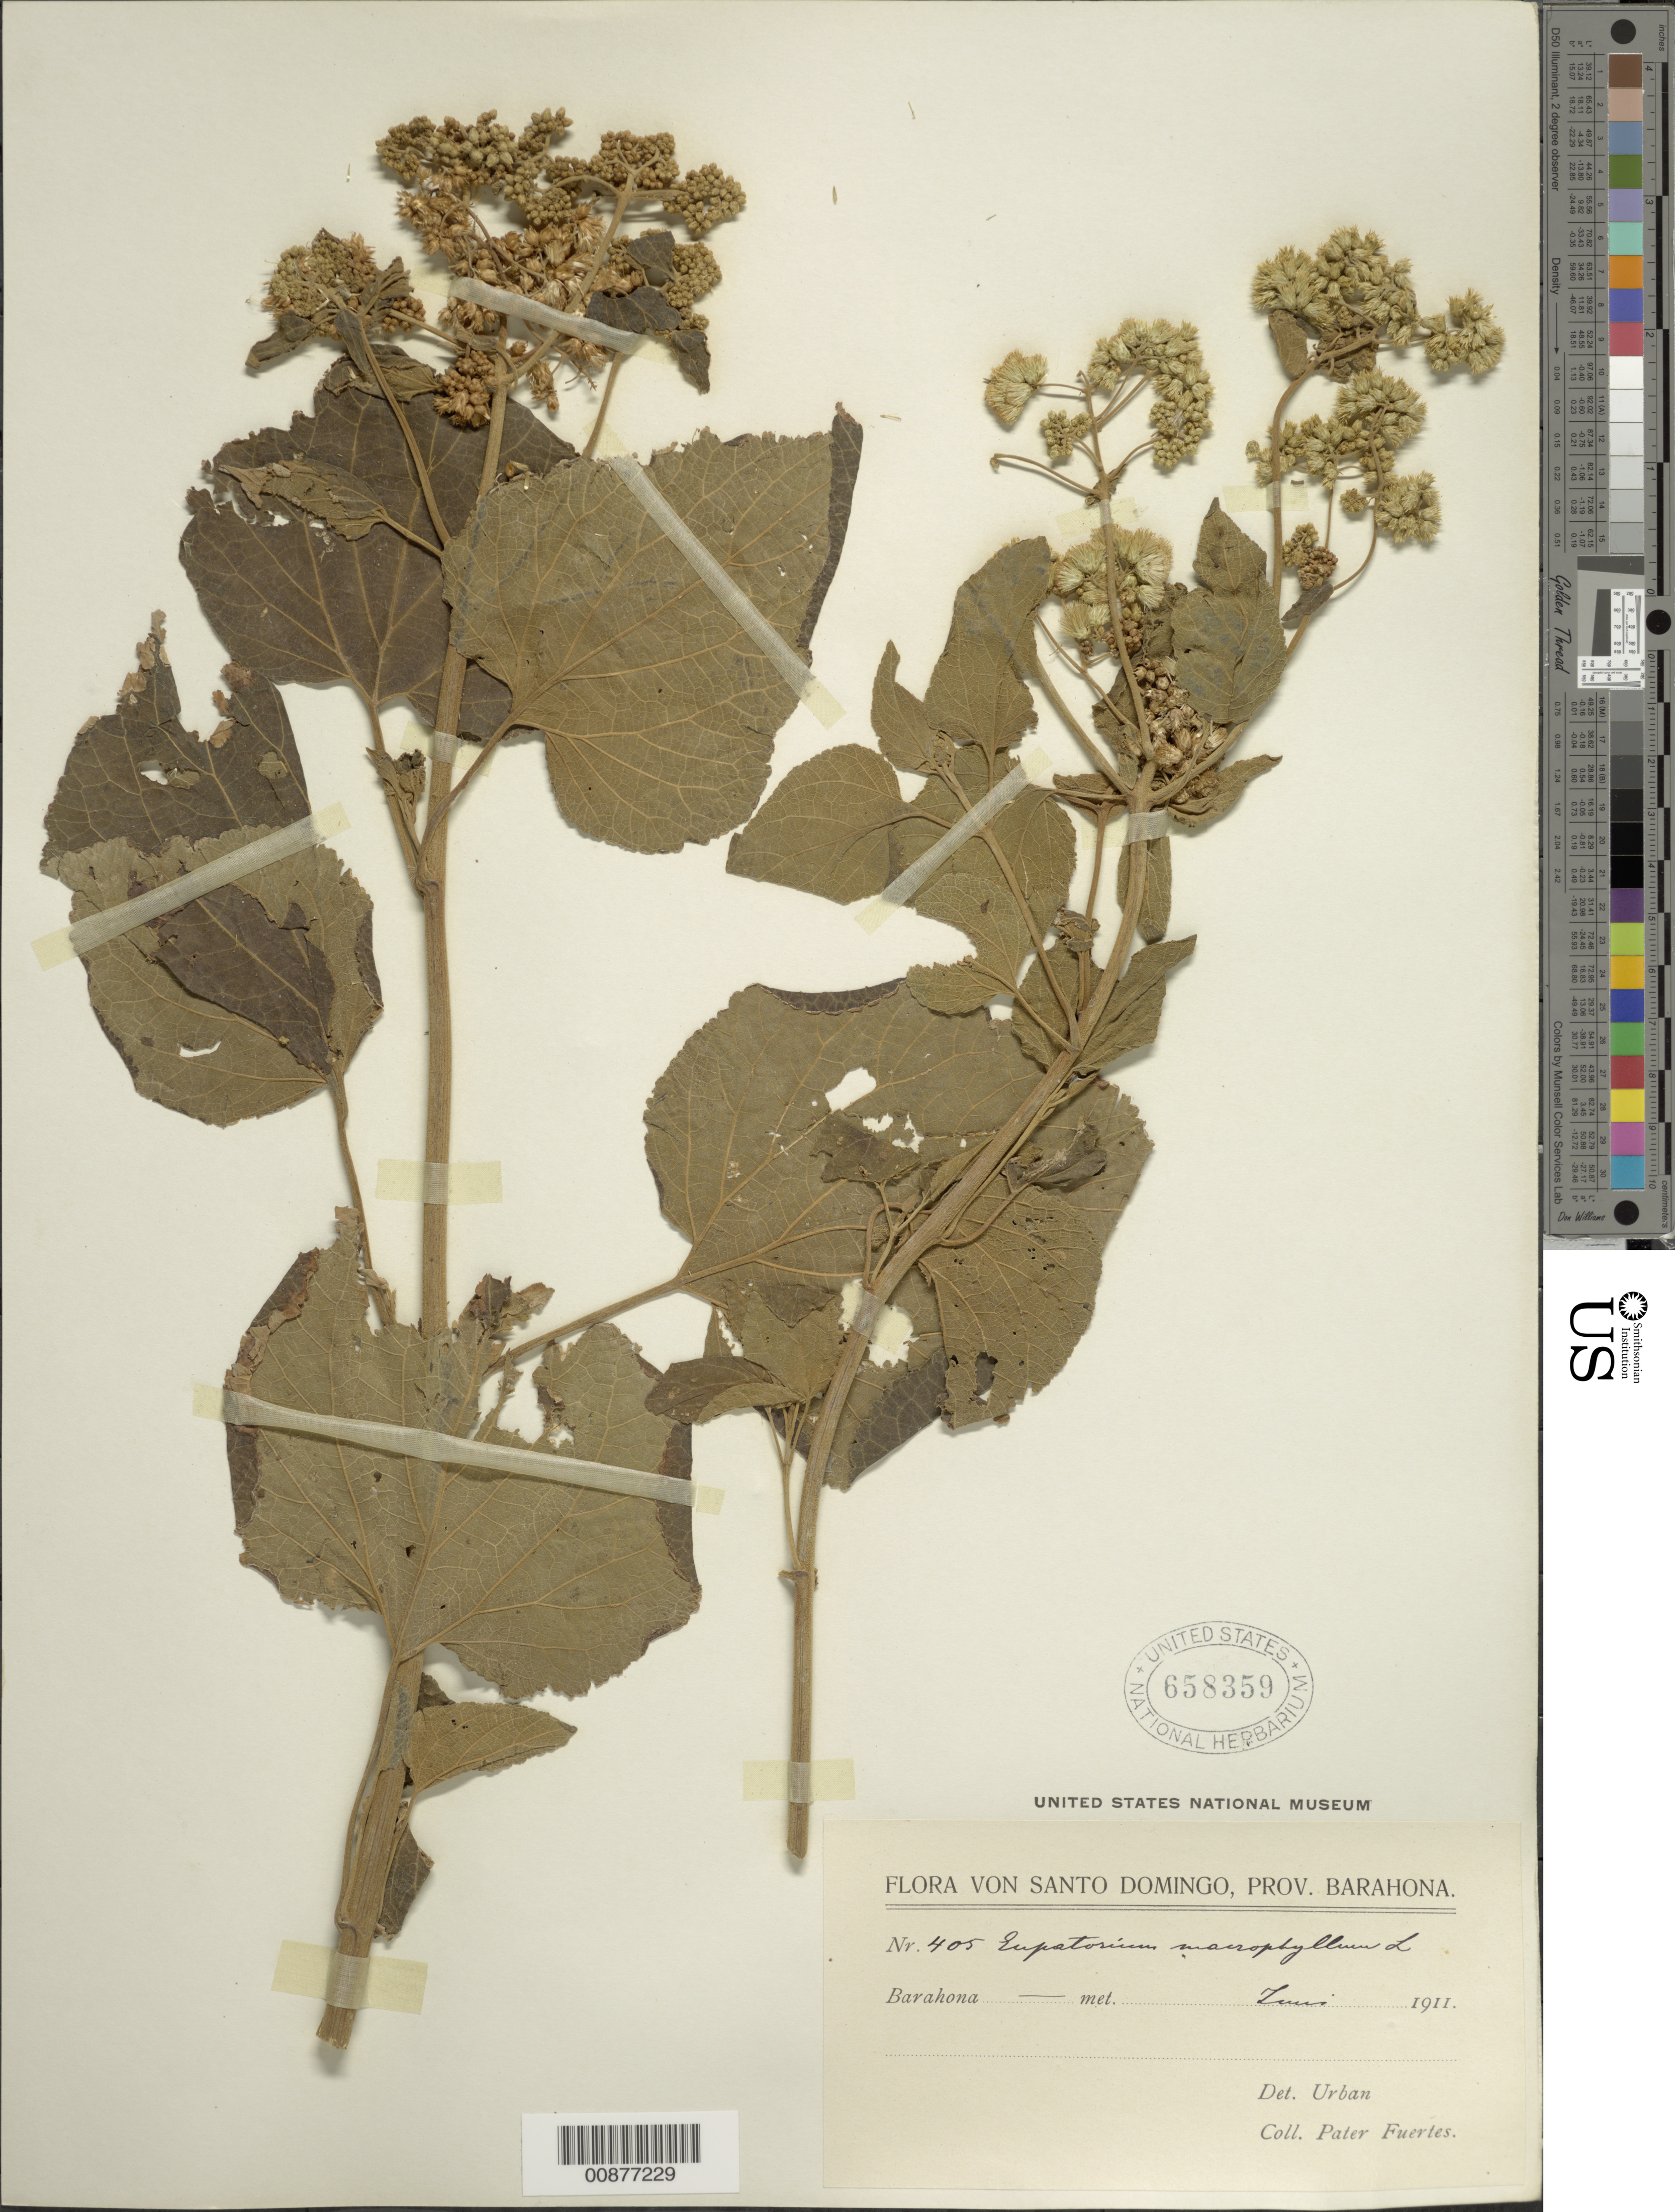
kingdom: Plantae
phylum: Tracheophyta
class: Magnoliopsida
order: Asterales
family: Asteraceae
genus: Hebeclinium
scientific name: Hebeclinium macrophyllum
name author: (L.) DC.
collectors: M. D. Fuertes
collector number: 405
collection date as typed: Jun 1911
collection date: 1911-06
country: Dominican Republic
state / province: Barahona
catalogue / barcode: US 658359